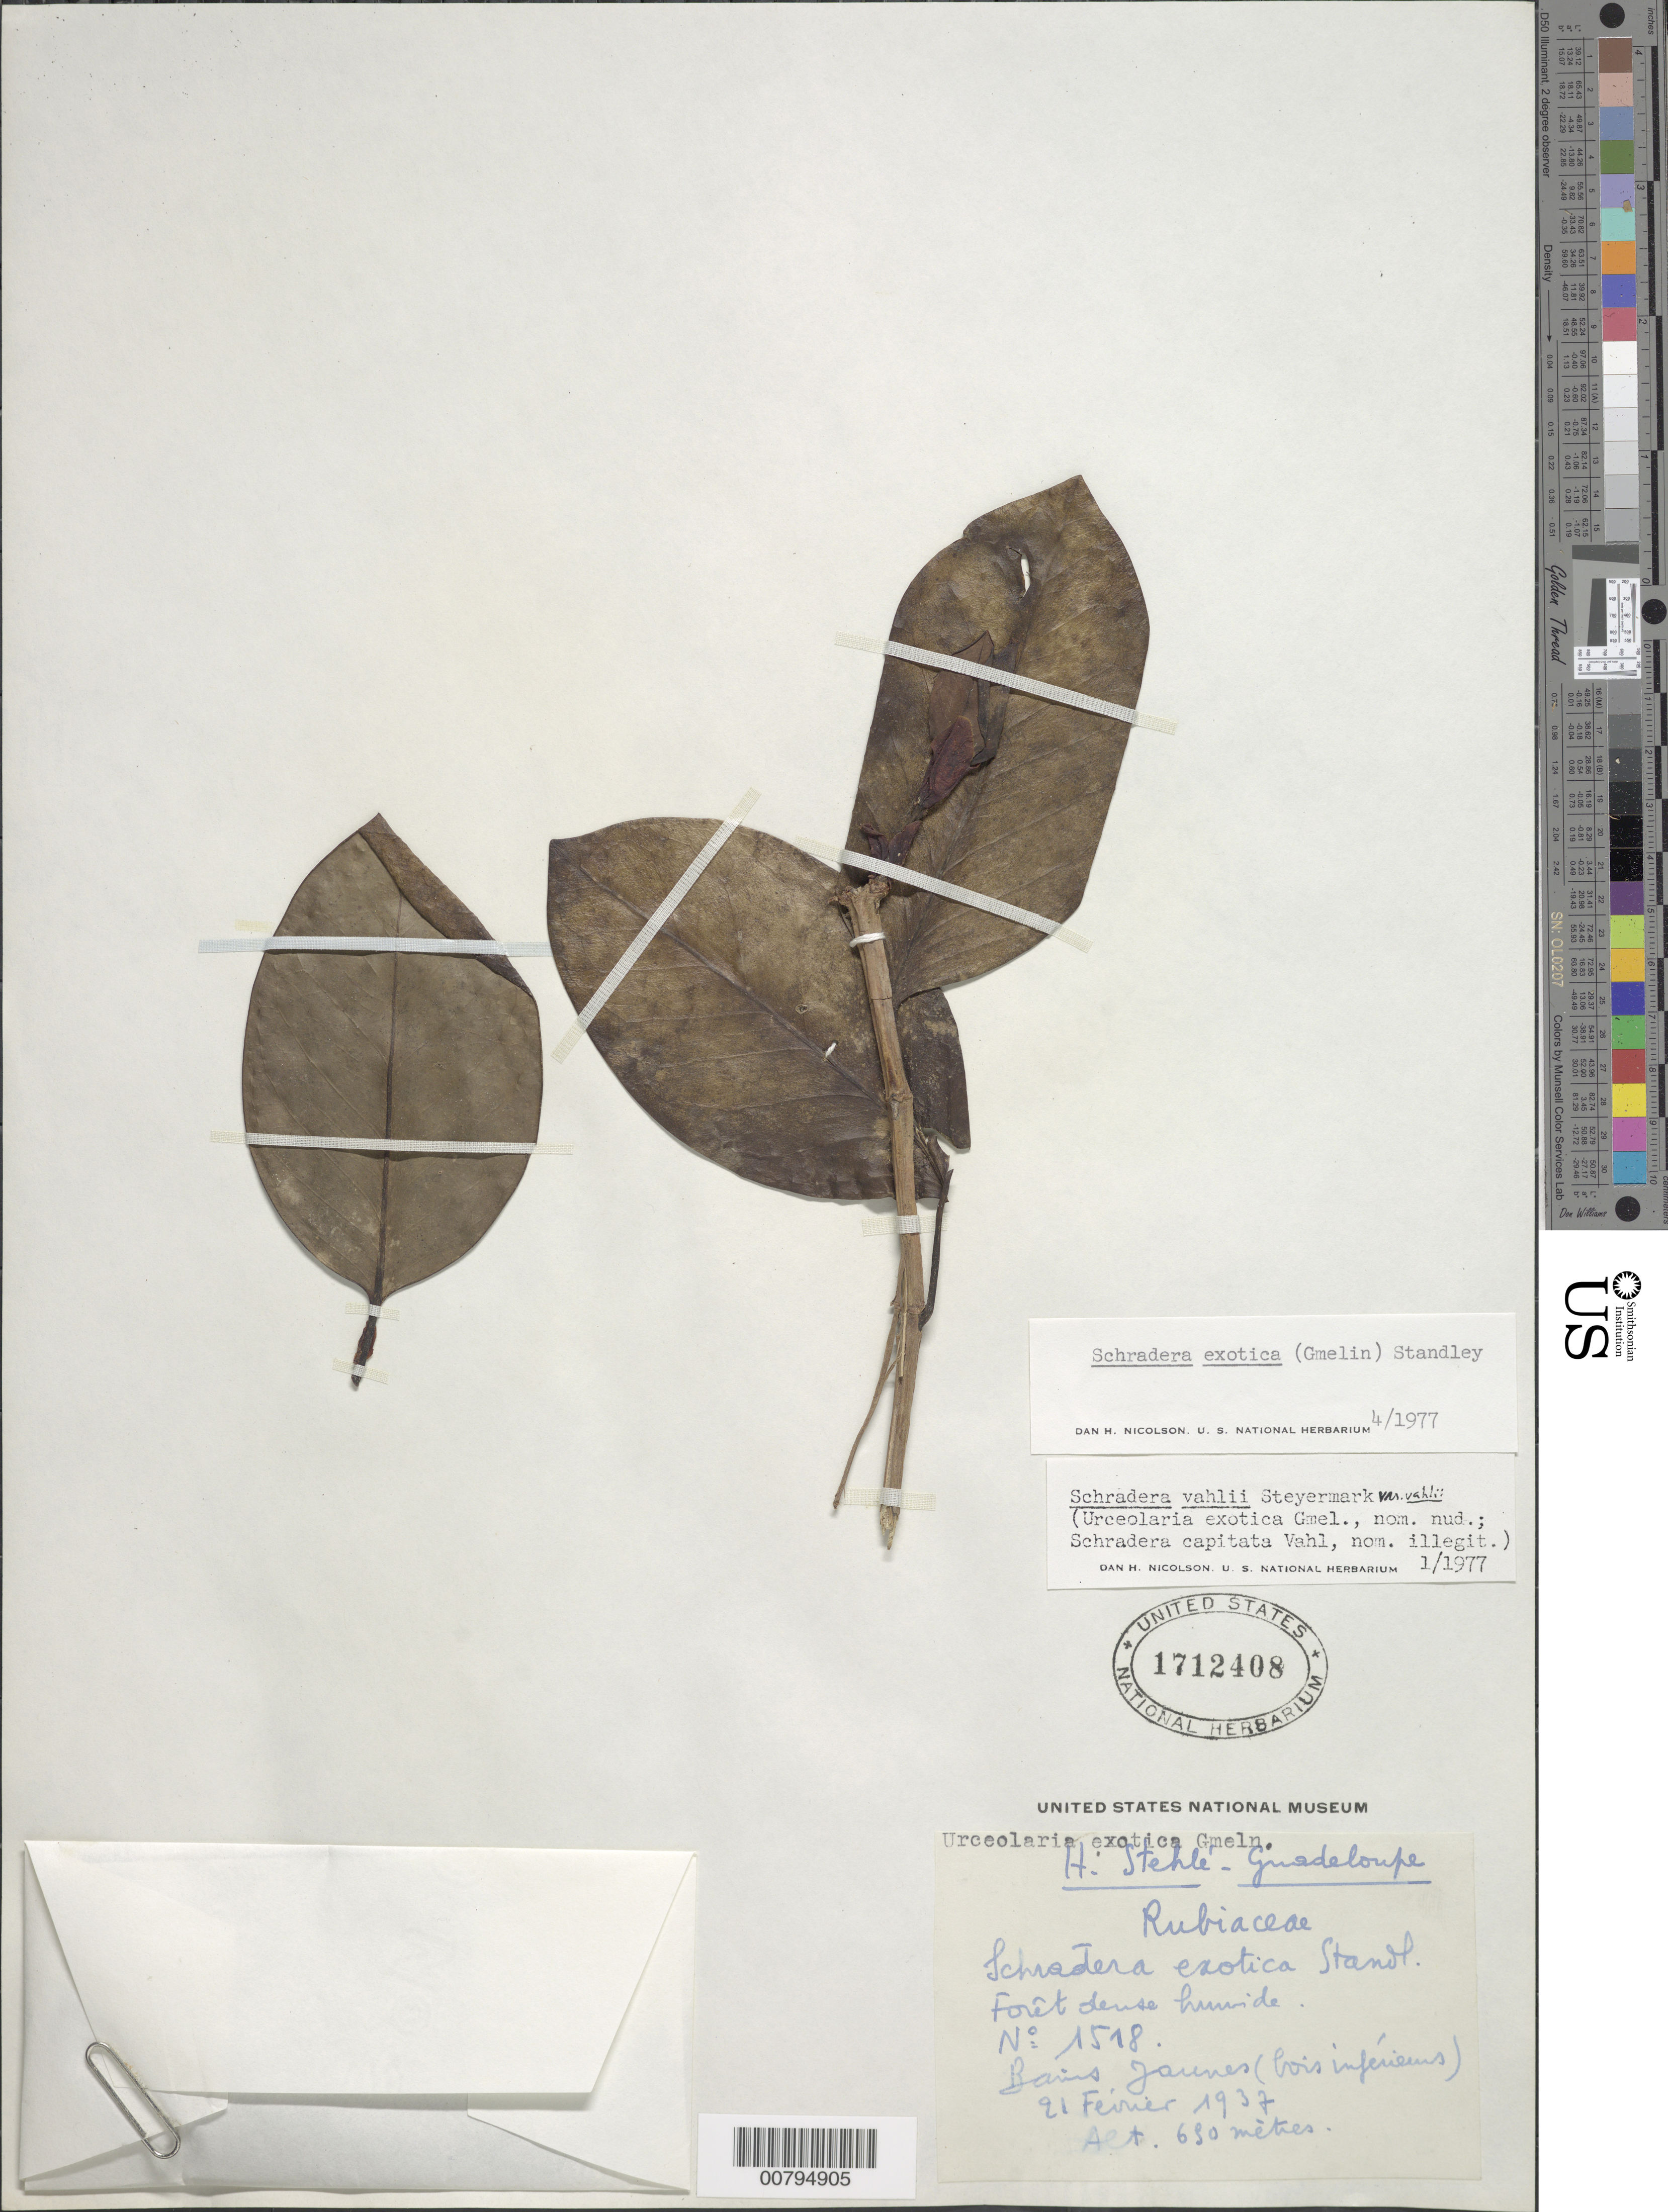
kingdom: Plantae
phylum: Tracheophyta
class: Magnoliopsida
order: Gentianales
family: Rubiaceae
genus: Schradera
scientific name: Schradera exotica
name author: (J.F. Gmel.) Standl.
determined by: Nicolson, Dan H.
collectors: H. Stehlé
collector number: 1518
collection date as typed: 21 Feb 1937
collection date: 1937-02-21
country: Guadeloupe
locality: Bains James (bois inférieurs)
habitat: Foret dense humide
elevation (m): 680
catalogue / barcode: US 1712408